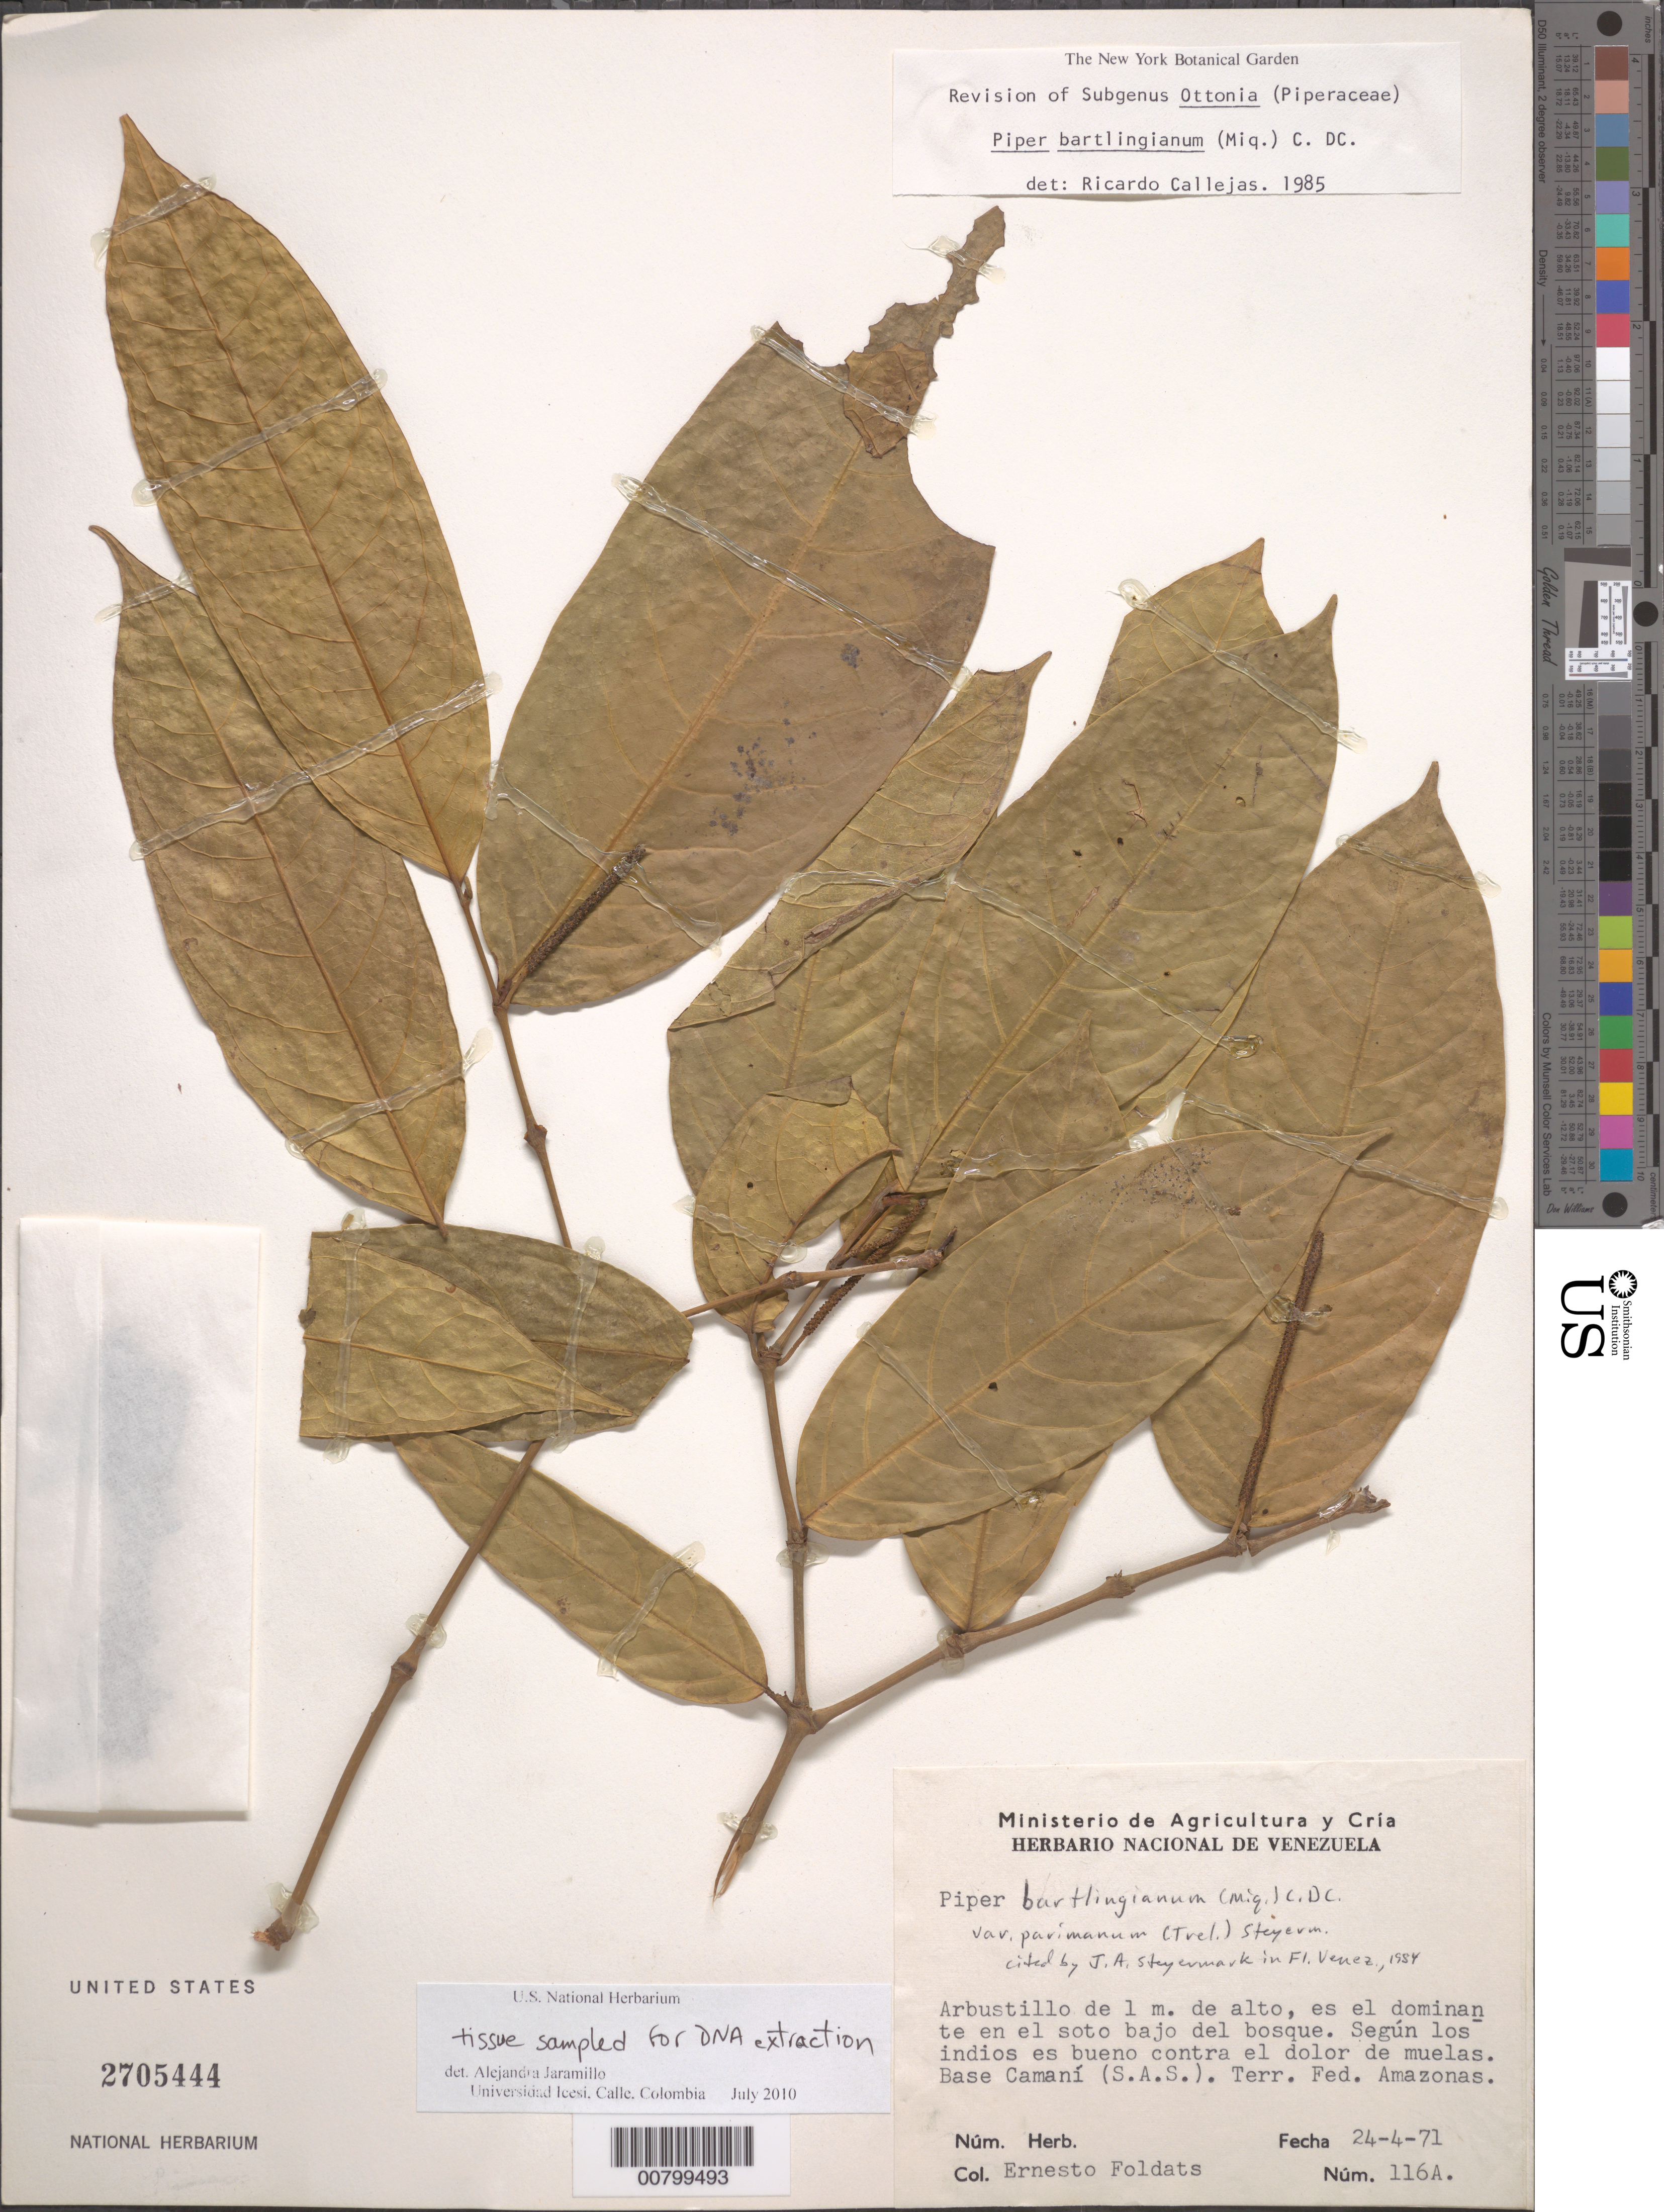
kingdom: Plantae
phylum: Tracheophyta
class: Magnoliopsida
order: Piperales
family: Piperaceae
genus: Piper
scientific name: Piper bartlingianum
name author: (Miq.) C. DC.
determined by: Callejas, Ricardo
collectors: E. Foldats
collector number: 116 A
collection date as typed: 24-Apr-71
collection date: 1971-04-24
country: Venezuela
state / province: Amazonas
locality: Base Camaní (S.A.S.)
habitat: Soto bajo del bosque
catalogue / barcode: US 2705444